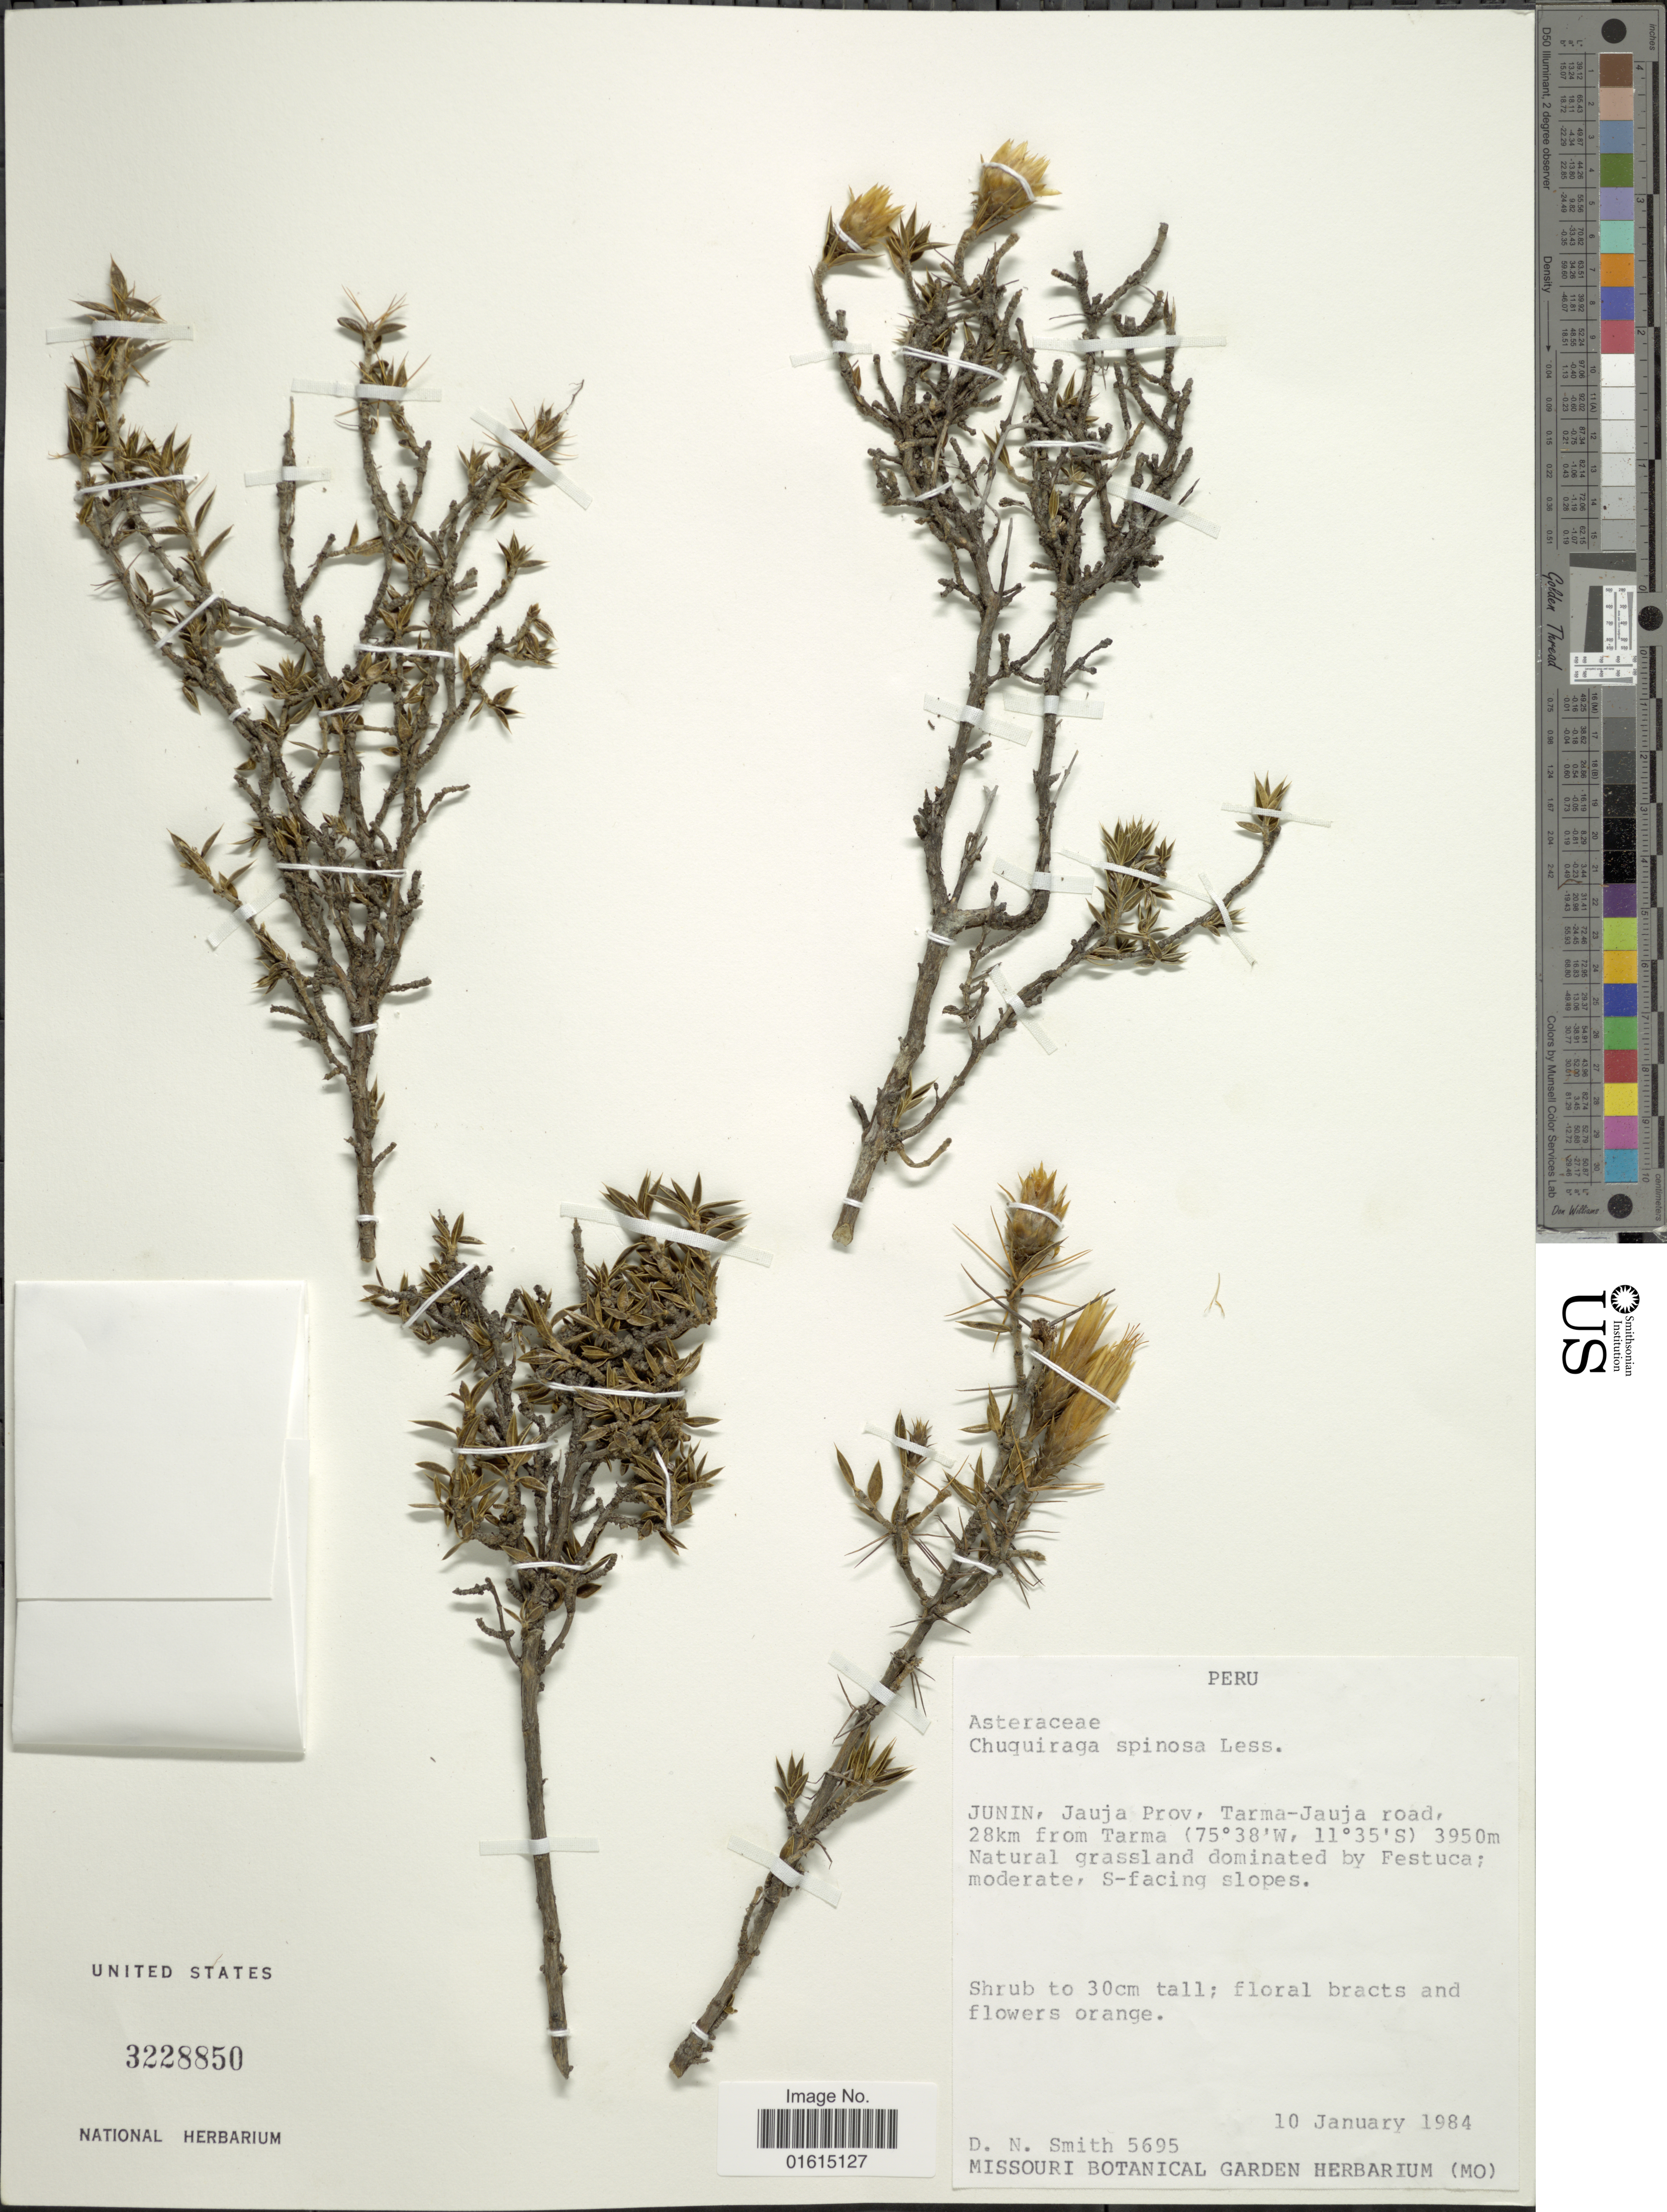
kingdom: Plantae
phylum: Tracheophyta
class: Magnoliopsida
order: Asterales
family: Asteraceae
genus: Chuquiraga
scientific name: Chuquiraga spinosa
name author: Less.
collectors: D. Smith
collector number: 5695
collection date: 1984-01-10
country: Peru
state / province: Junín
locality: Jauja Prov., Tarma-Jauja road, 28 km from Tarma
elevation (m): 3950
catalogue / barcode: US 3228850